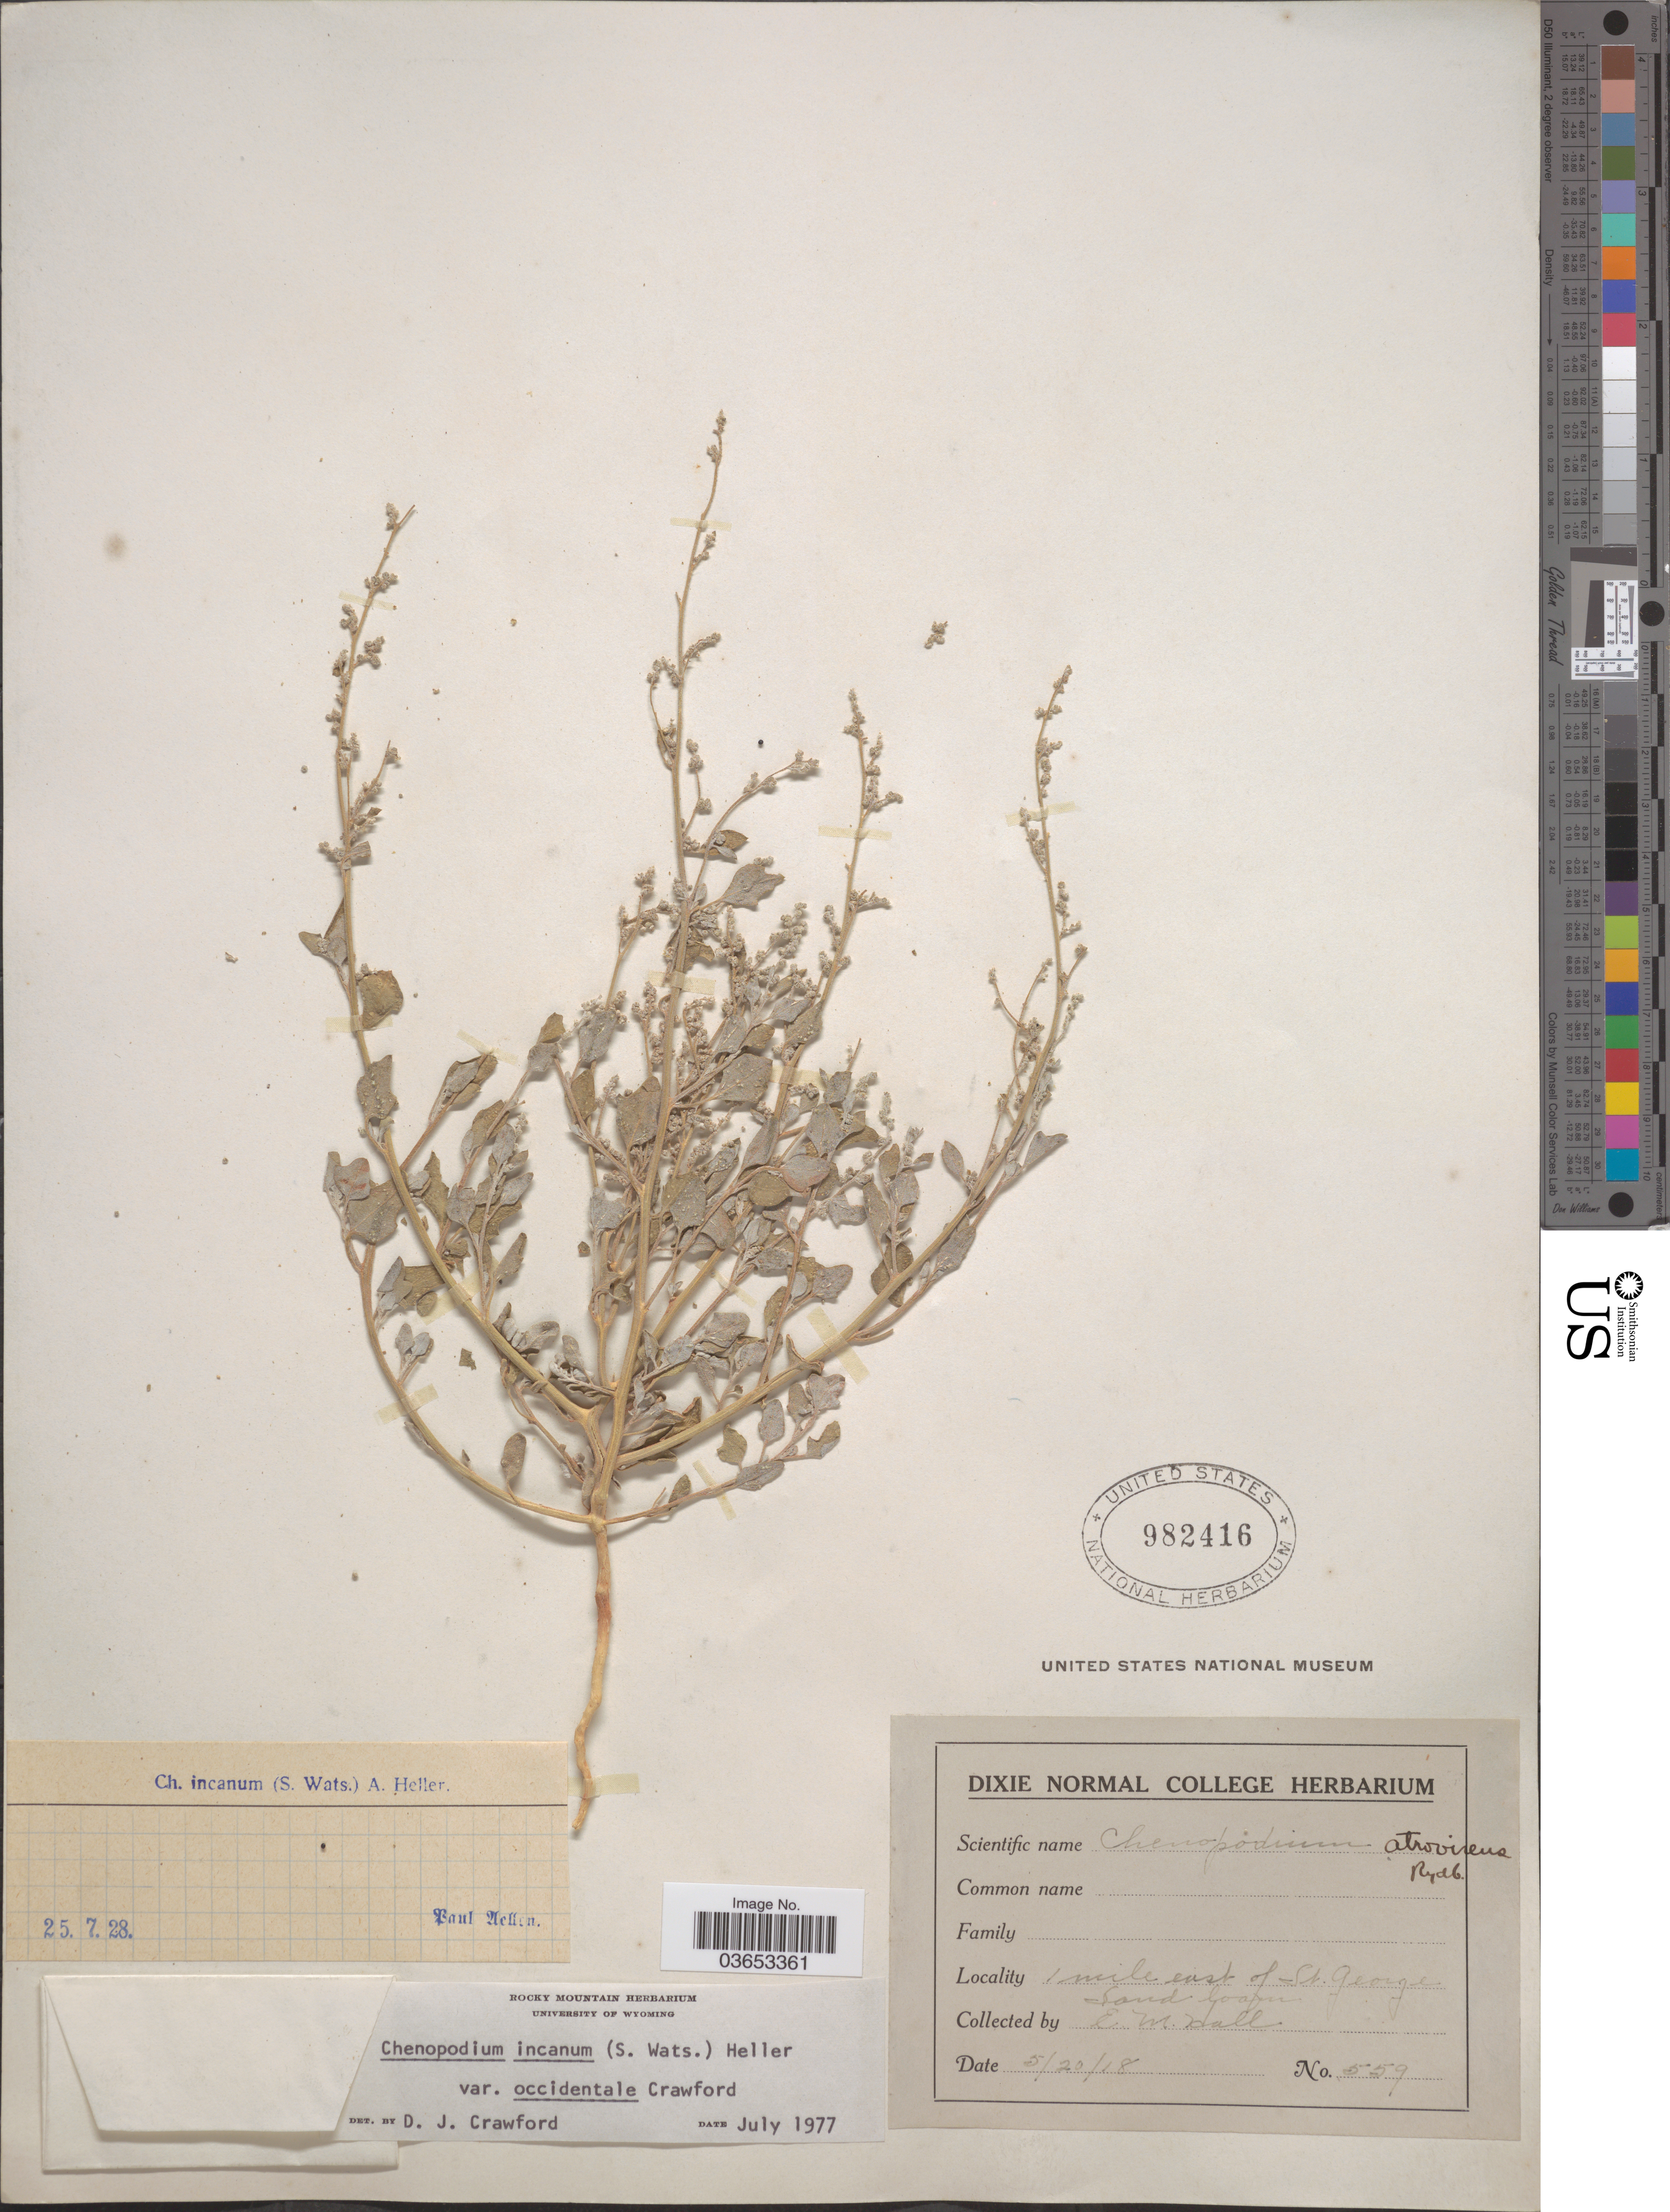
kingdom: Plantae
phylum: Tracheophyta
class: Magnoliopsida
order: Caryophyllales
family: Amaranthaceae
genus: Chenopodium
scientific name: Chenopodium incanum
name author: (S. Watson) A. Heller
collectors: E. Hall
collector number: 559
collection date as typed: Transcribed d/m/y: 20/5/18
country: United States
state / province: Utah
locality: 1 mile east St. George.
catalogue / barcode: US 982416